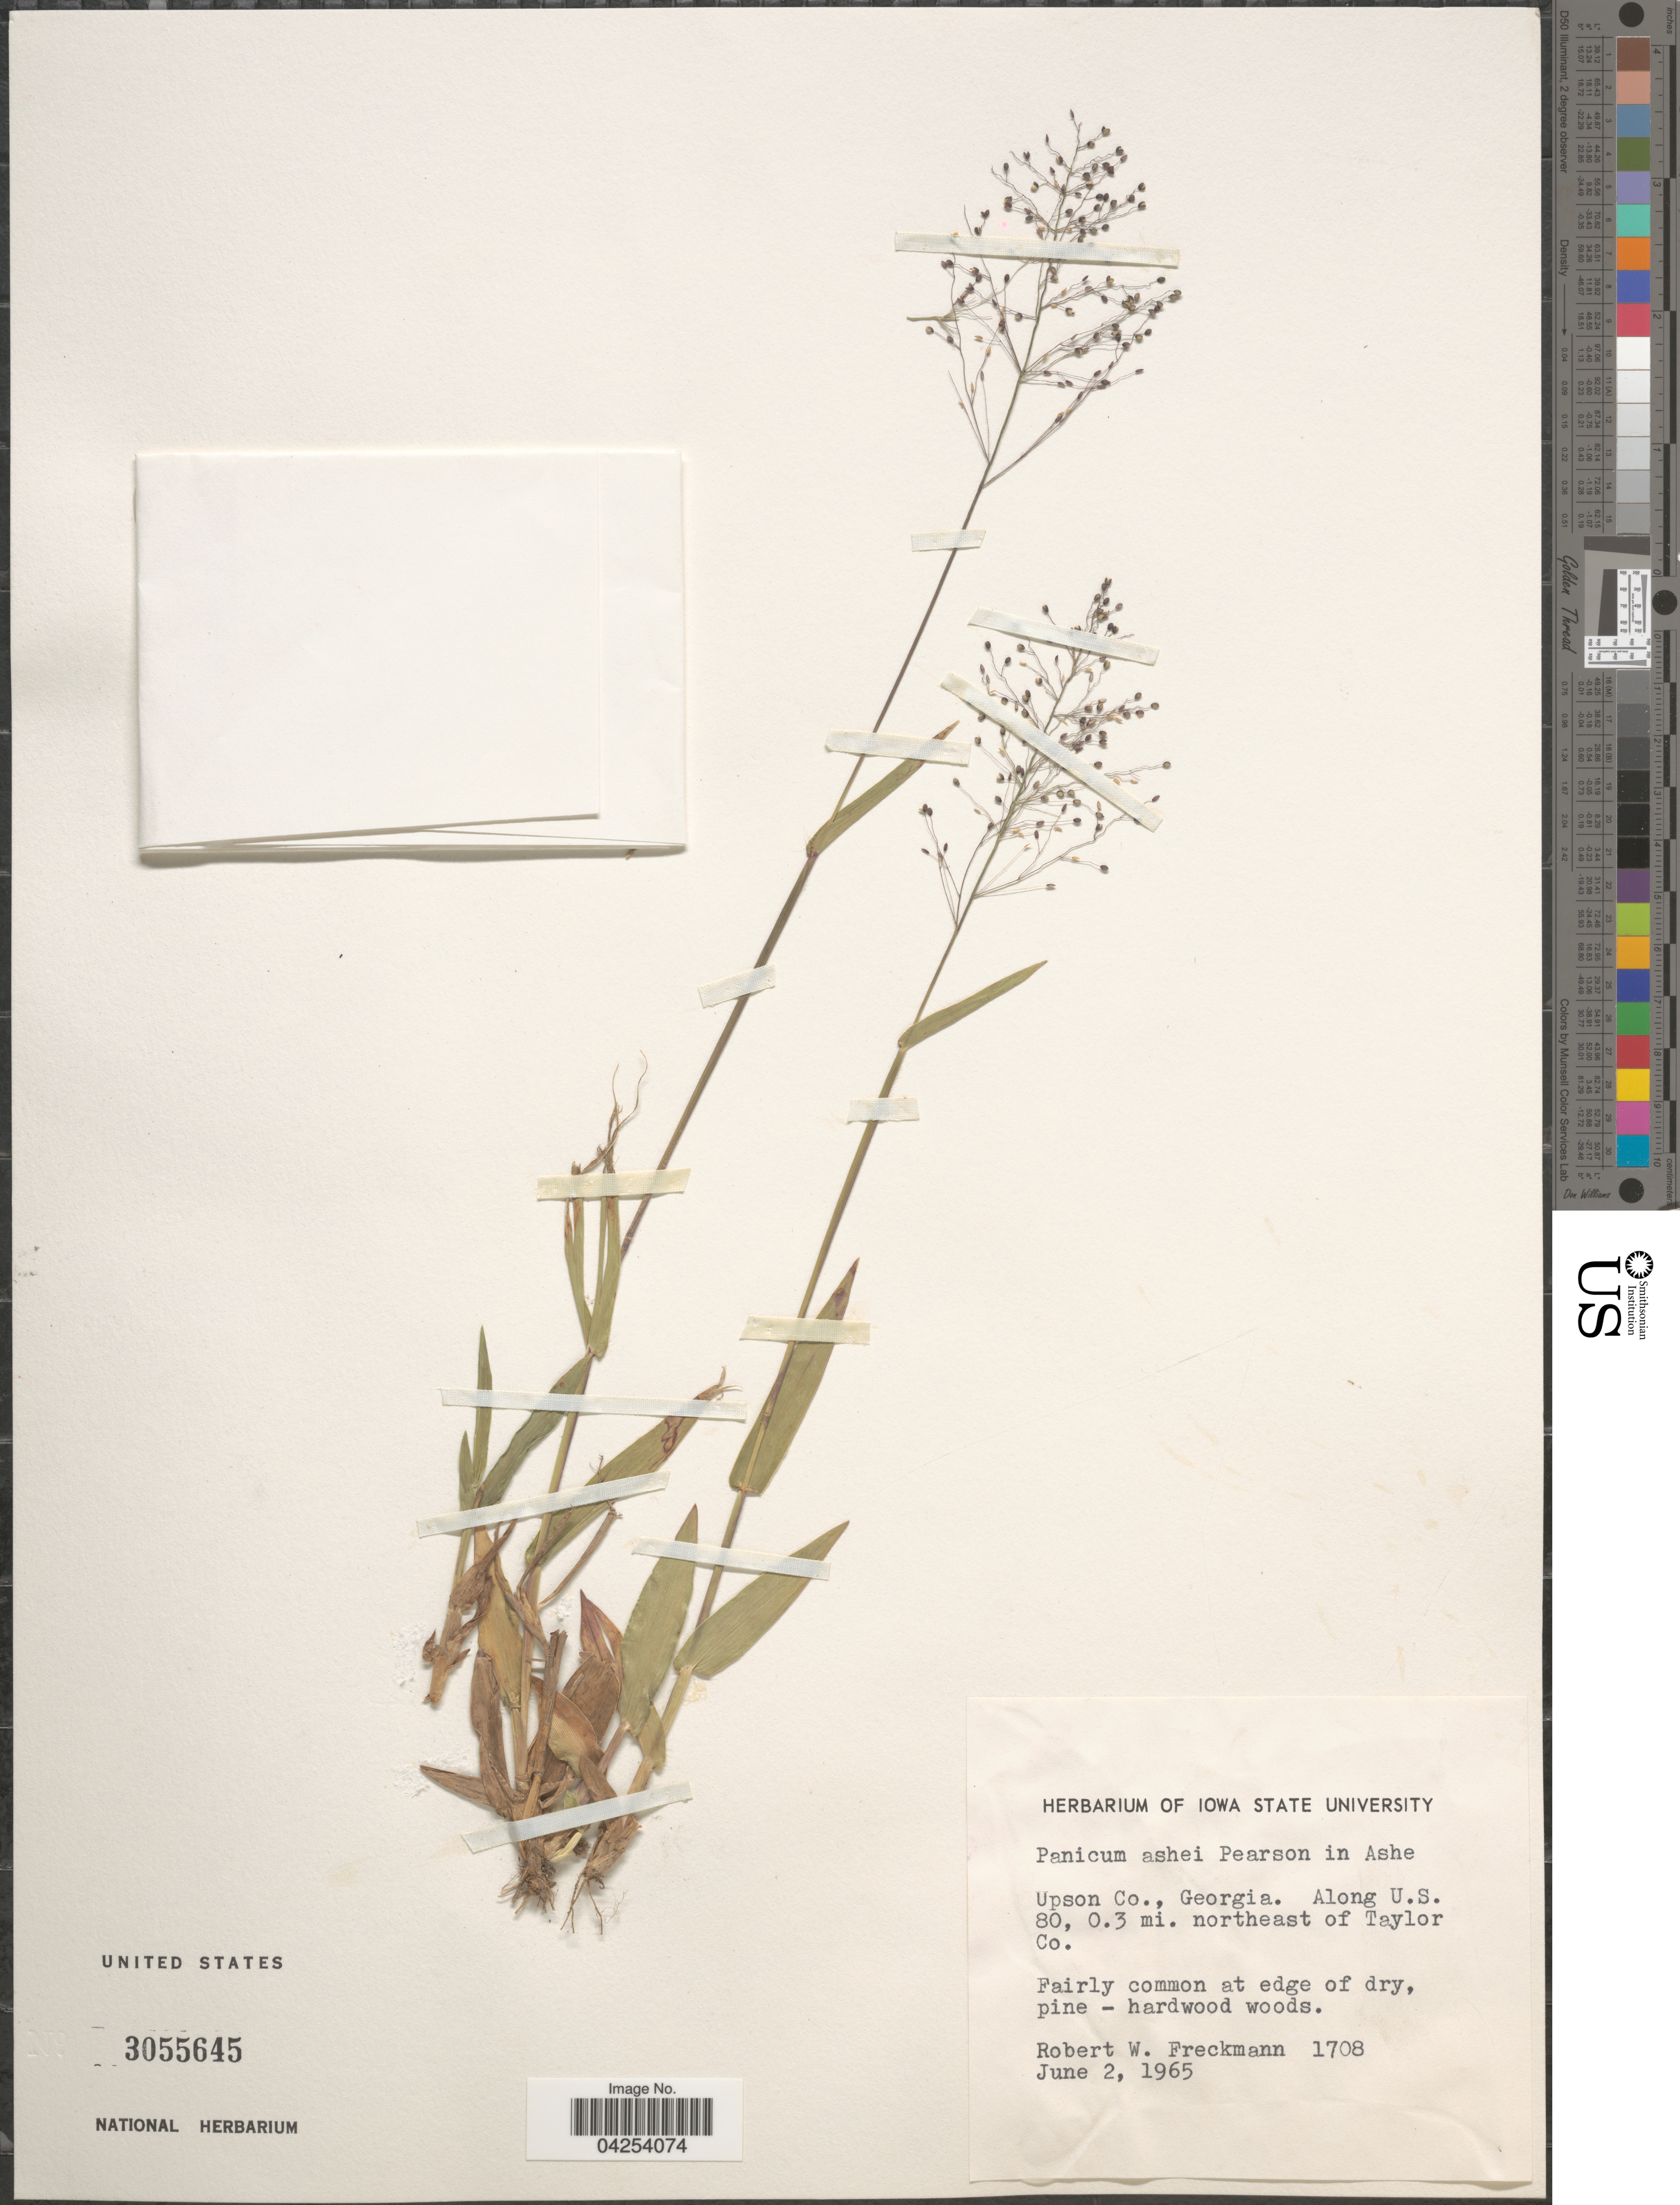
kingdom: Plantae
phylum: Tracheophyta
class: Liliopsida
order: Poales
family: Poaceae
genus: Dichanthelium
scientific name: Dichanthelium commutatum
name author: (Schult.) Gould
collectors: R. Freckmann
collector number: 1708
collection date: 1965-06-02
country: United States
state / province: Georgia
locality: Upson Co. Along U.S. 80, 0.3 mi. northeast of Taylor Co. Fairly common at edge of dry pine - hardwood woods.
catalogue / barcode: US 3055645